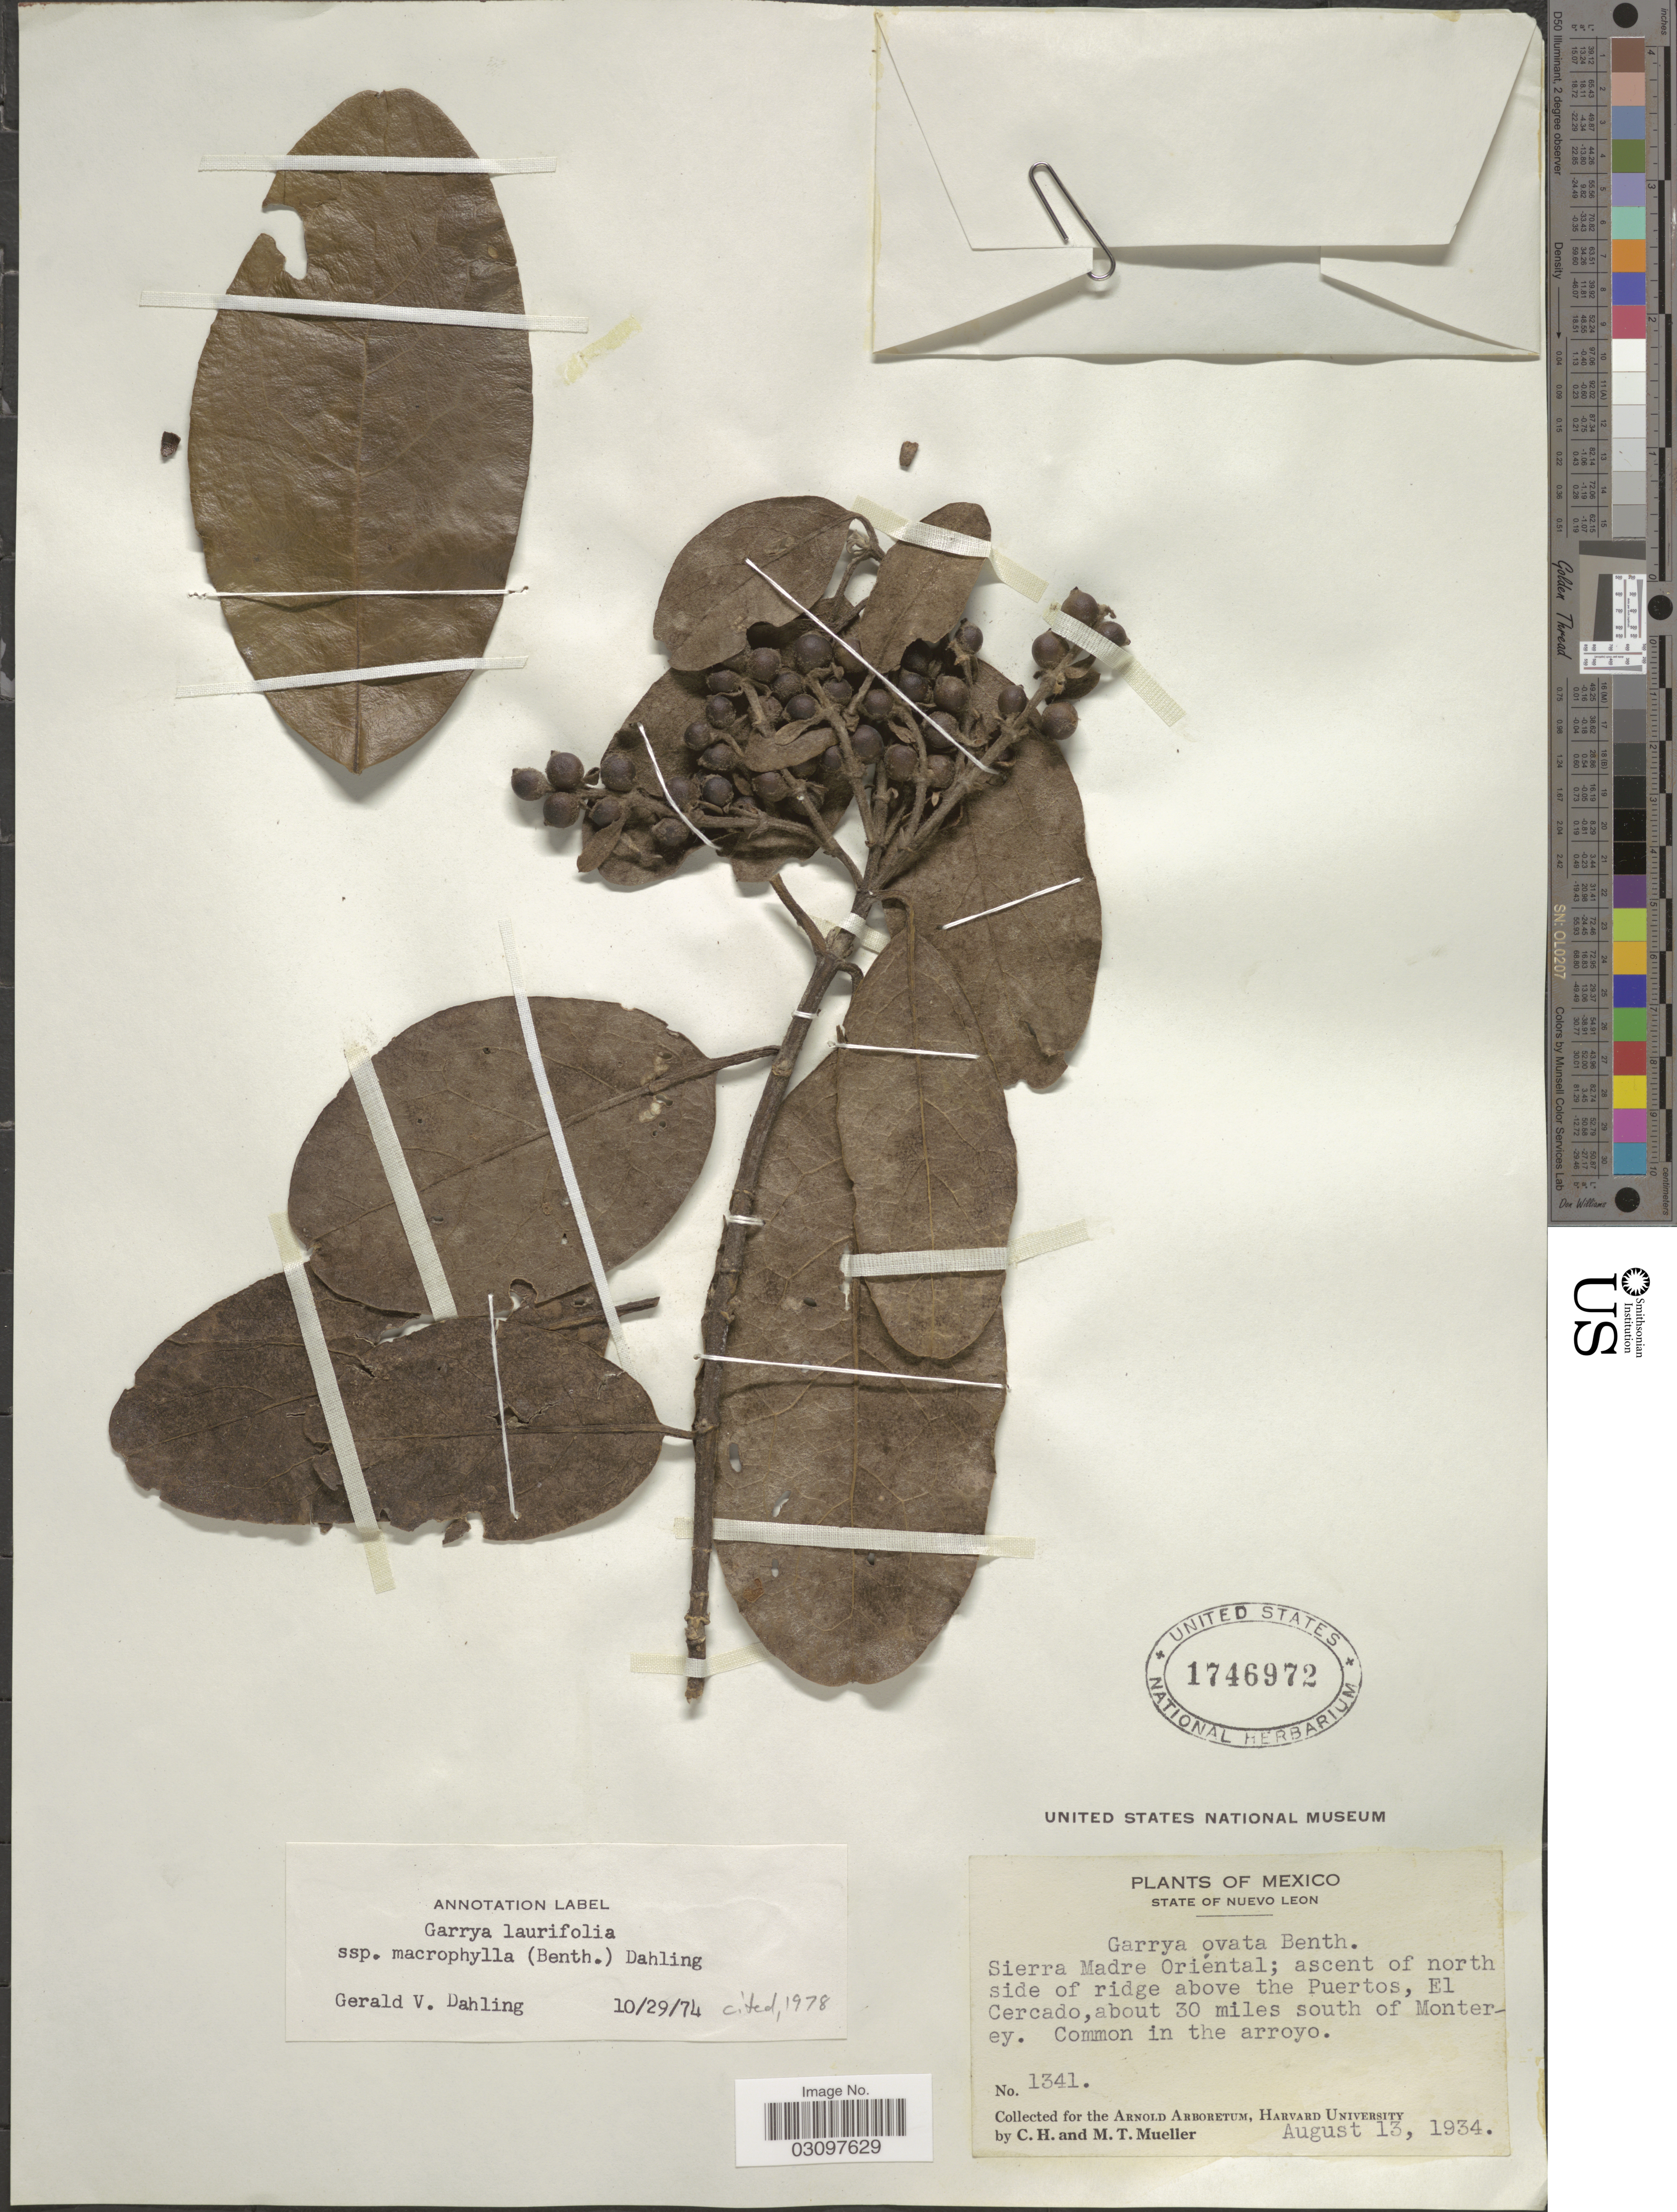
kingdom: Plantae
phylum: Tracheophyta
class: Magnoliopsida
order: Garryales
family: Garryaceae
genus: Garrya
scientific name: Garrya laurifolia subsp. macrophylla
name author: (Benth.) Dahling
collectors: C. H. Mueller & M. Mueller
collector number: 1341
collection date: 1934-08-13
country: Mexico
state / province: Nuevo León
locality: Sierra Madre Oriental; ascent of north side of ridge above the Puertos, El Cercado, about 30 miles south of Monterey. Common in the arroyo.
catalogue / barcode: US 1746972